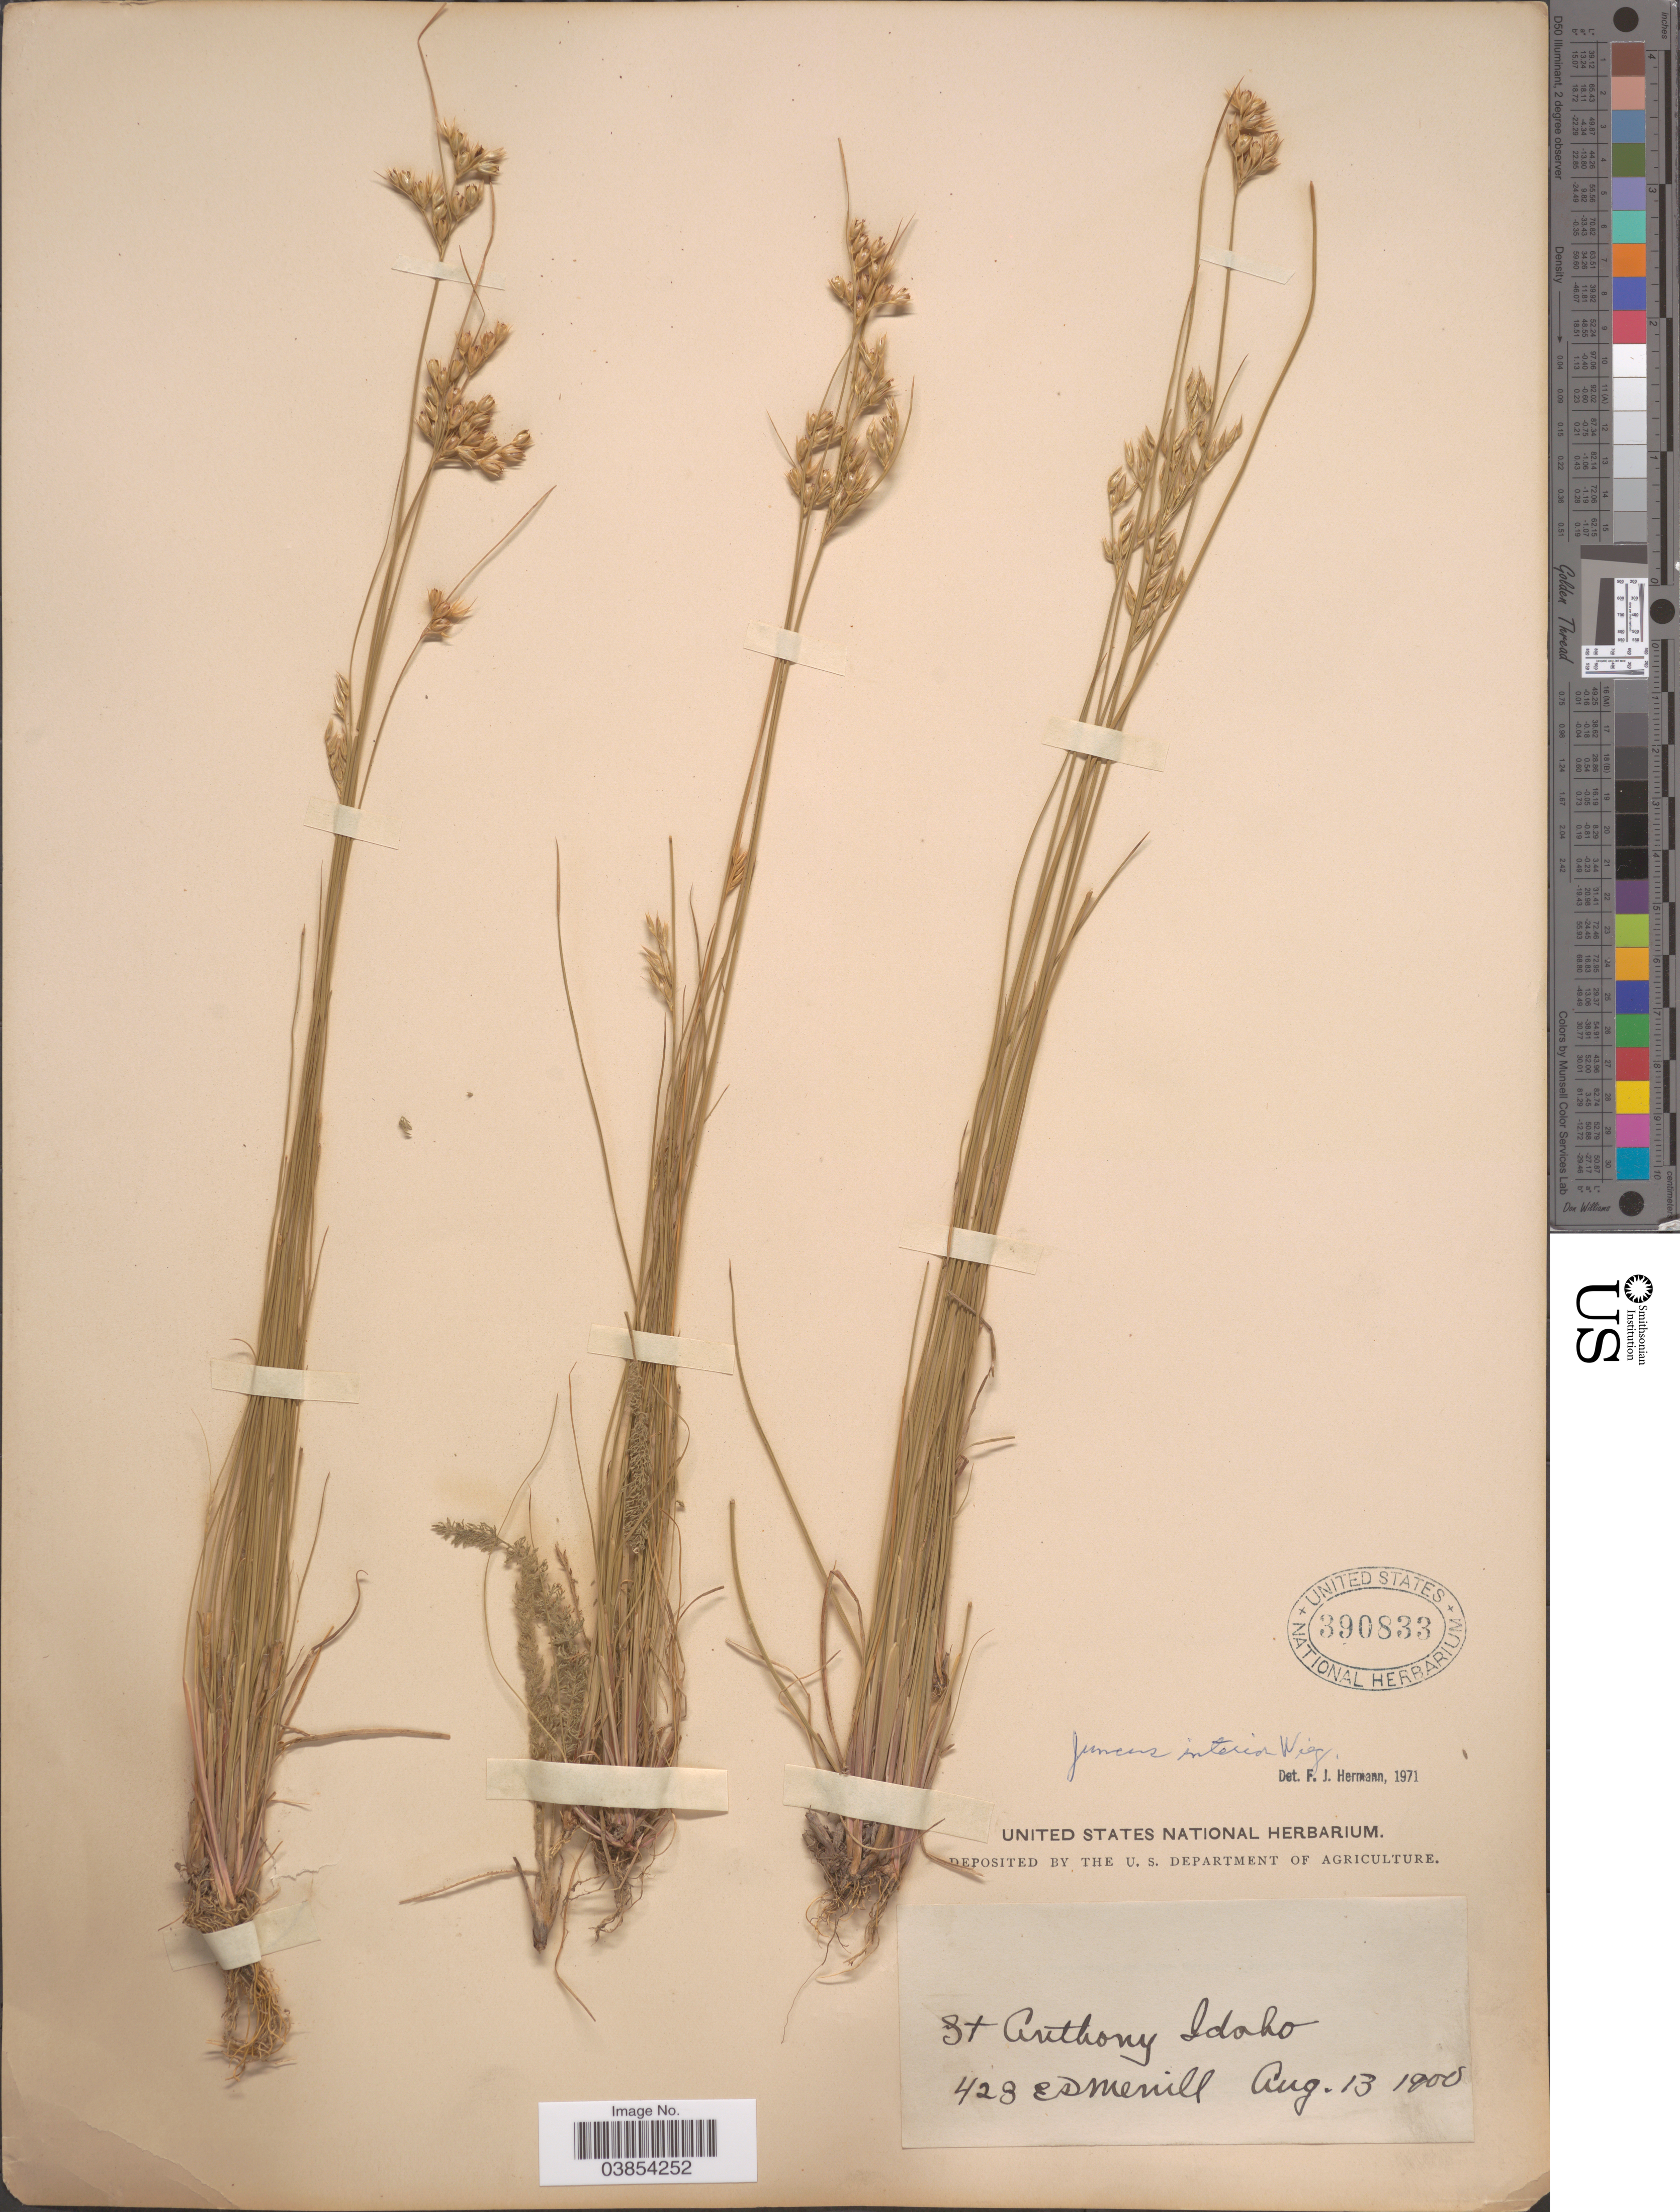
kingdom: Plantae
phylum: Tracheophyta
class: Liliopsida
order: Poales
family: Juncaceae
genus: Juncus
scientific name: Juncus interior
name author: Wiegand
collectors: E. D. Merrill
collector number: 423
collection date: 1900-08-13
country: United States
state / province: Idaho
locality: St Anthony.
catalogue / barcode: US 390833